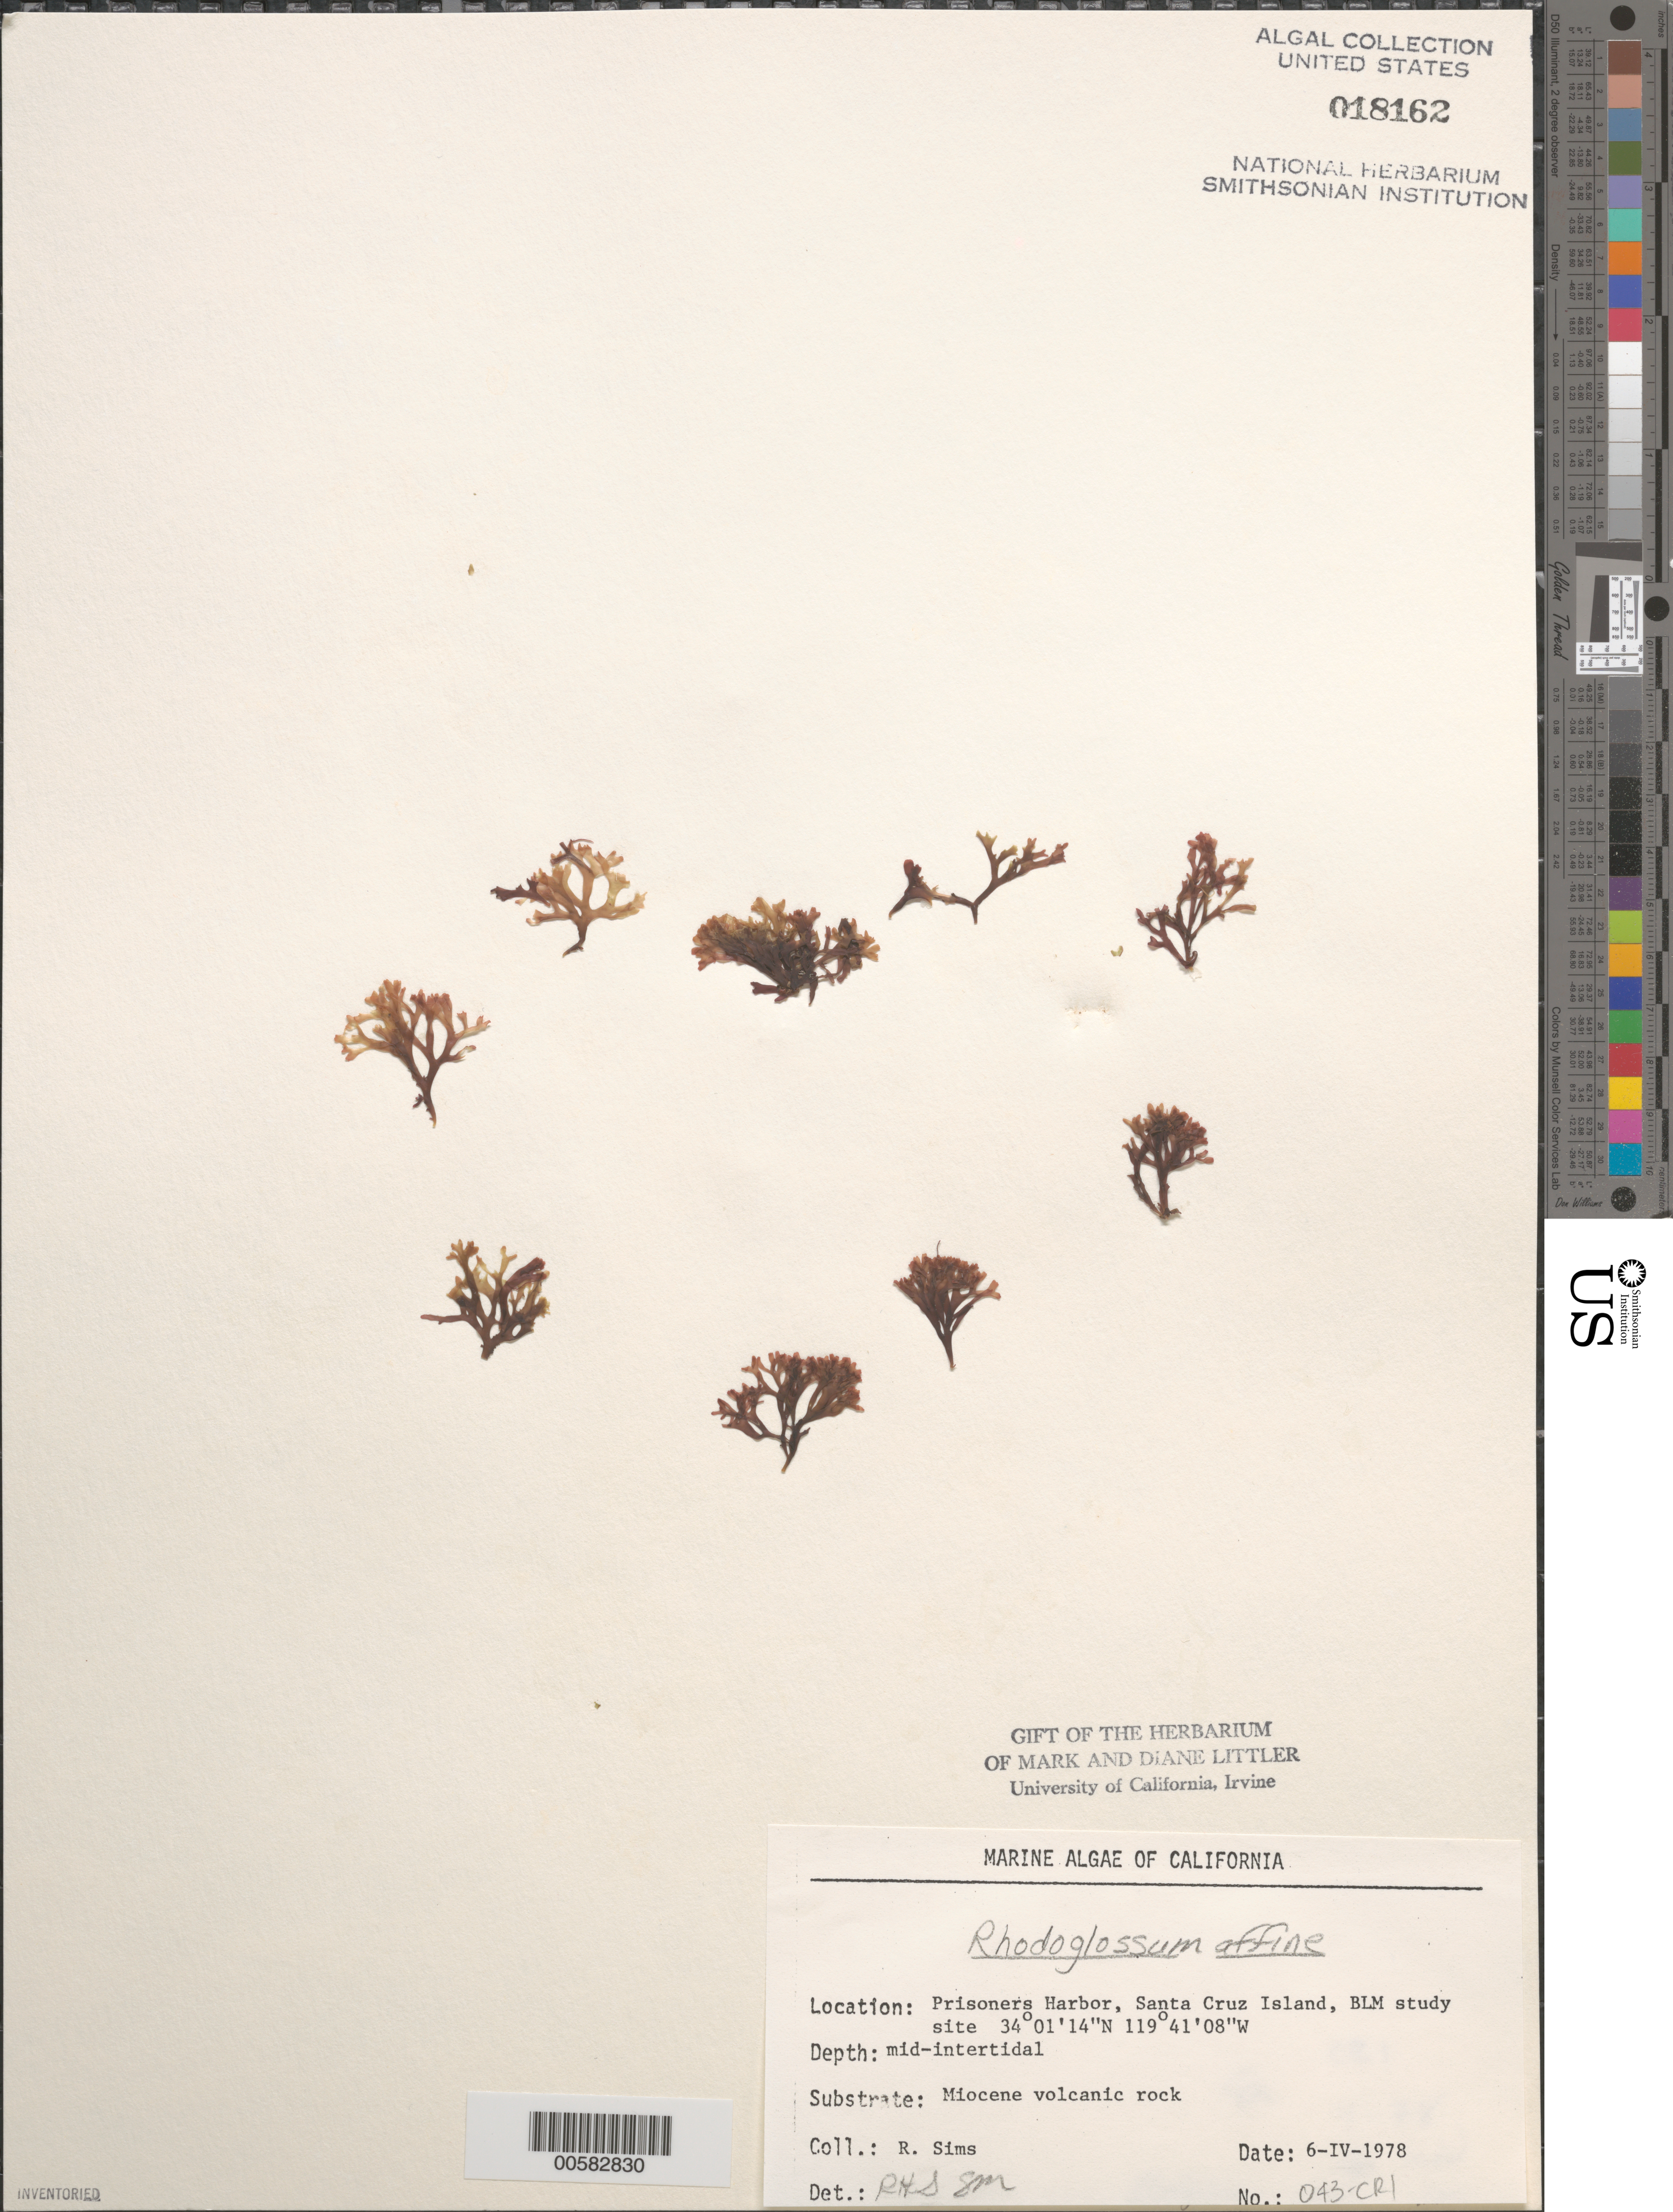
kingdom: Plantae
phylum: Rhodophyta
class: Florideophyceae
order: Gigartinales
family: Gigartinaceae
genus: Mazzaella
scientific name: Mazzaella affinis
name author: (Harvey) Fredericq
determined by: Algae name updating Project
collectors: R. H. Sims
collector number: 043-cri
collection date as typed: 06 Apr 1978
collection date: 1978-04-06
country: United States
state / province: California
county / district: Santa Barbara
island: Santa Cruz Island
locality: Prisoners Harbor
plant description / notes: BLM-SOCALBIGHT Rocky Intertidal Survey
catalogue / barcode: US 18162